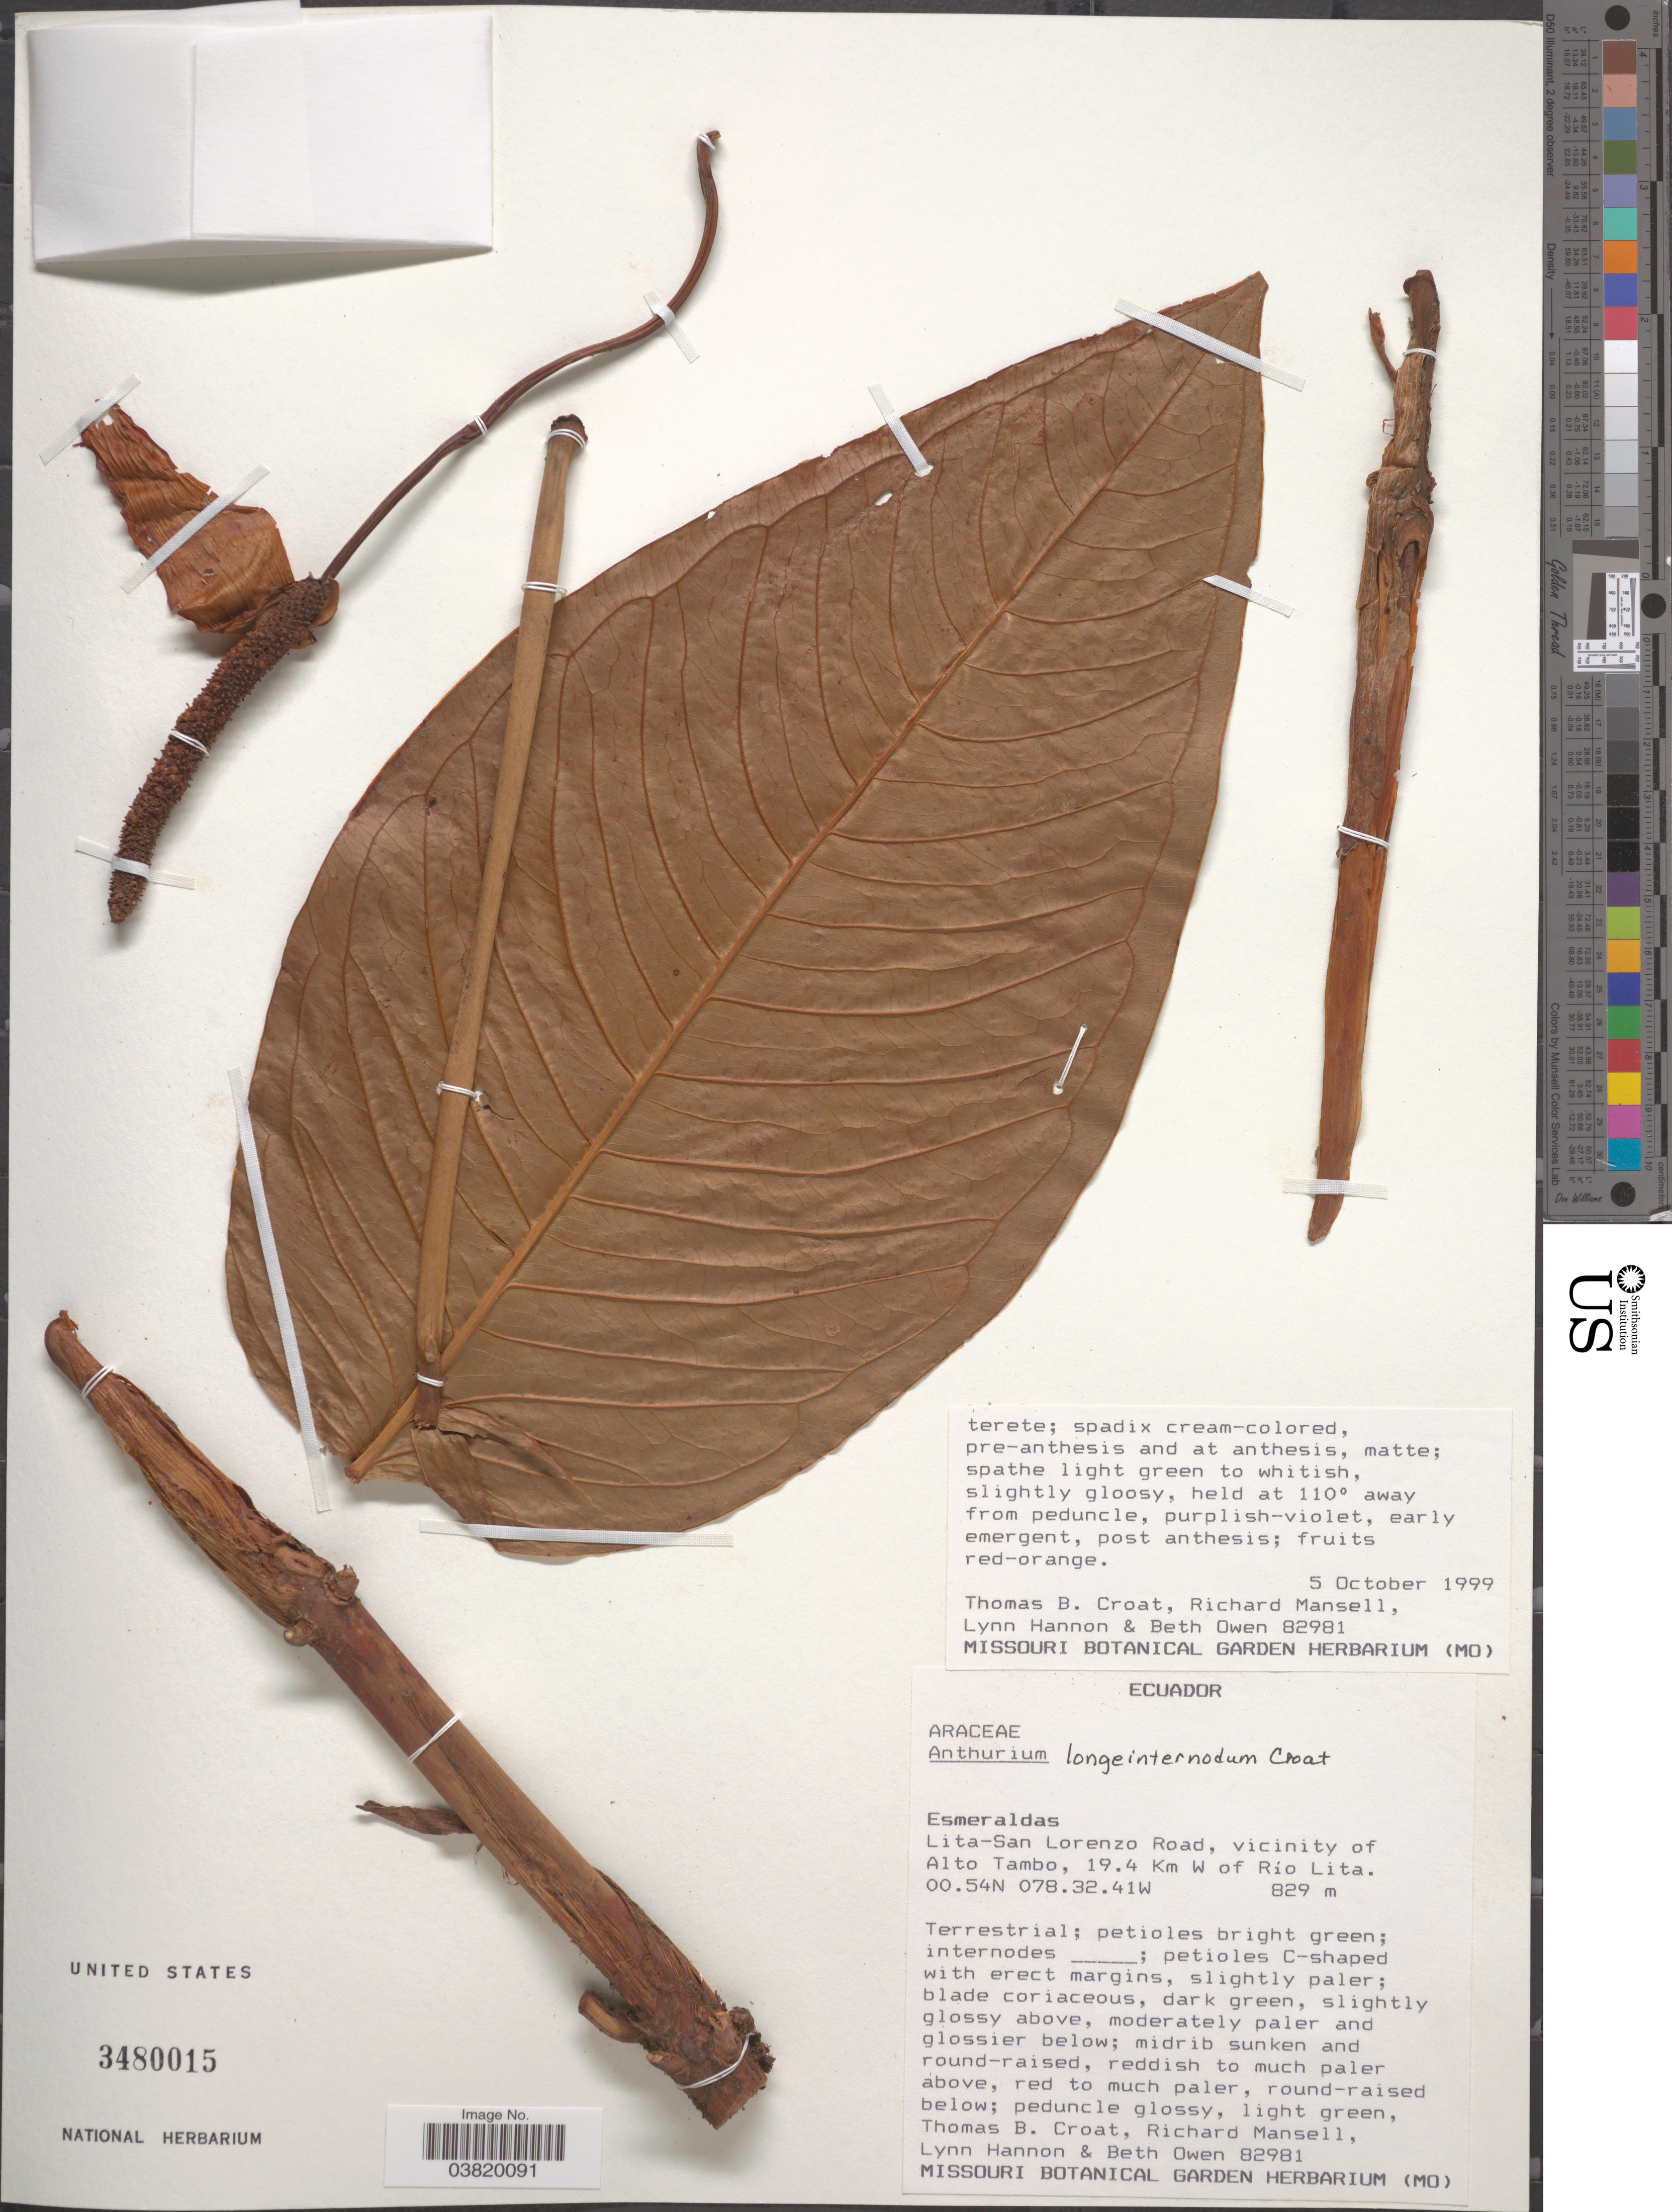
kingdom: Plantae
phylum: Tracheophyta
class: Liliopsida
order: Alismatales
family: Araceae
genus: Anthurium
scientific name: Anthurium longeinternodum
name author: Croat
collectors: T. B. Croat, R. Mansell, L. Hannon & B. Owen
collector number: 82981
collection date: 1999-10-05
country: Ecuador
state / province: Esmeraldas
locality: Lita-San Lorenzo Road, vicinity of Alto Tambo, 19.4 Km W of Río Lita.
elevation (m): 829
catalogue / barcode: US 3480015